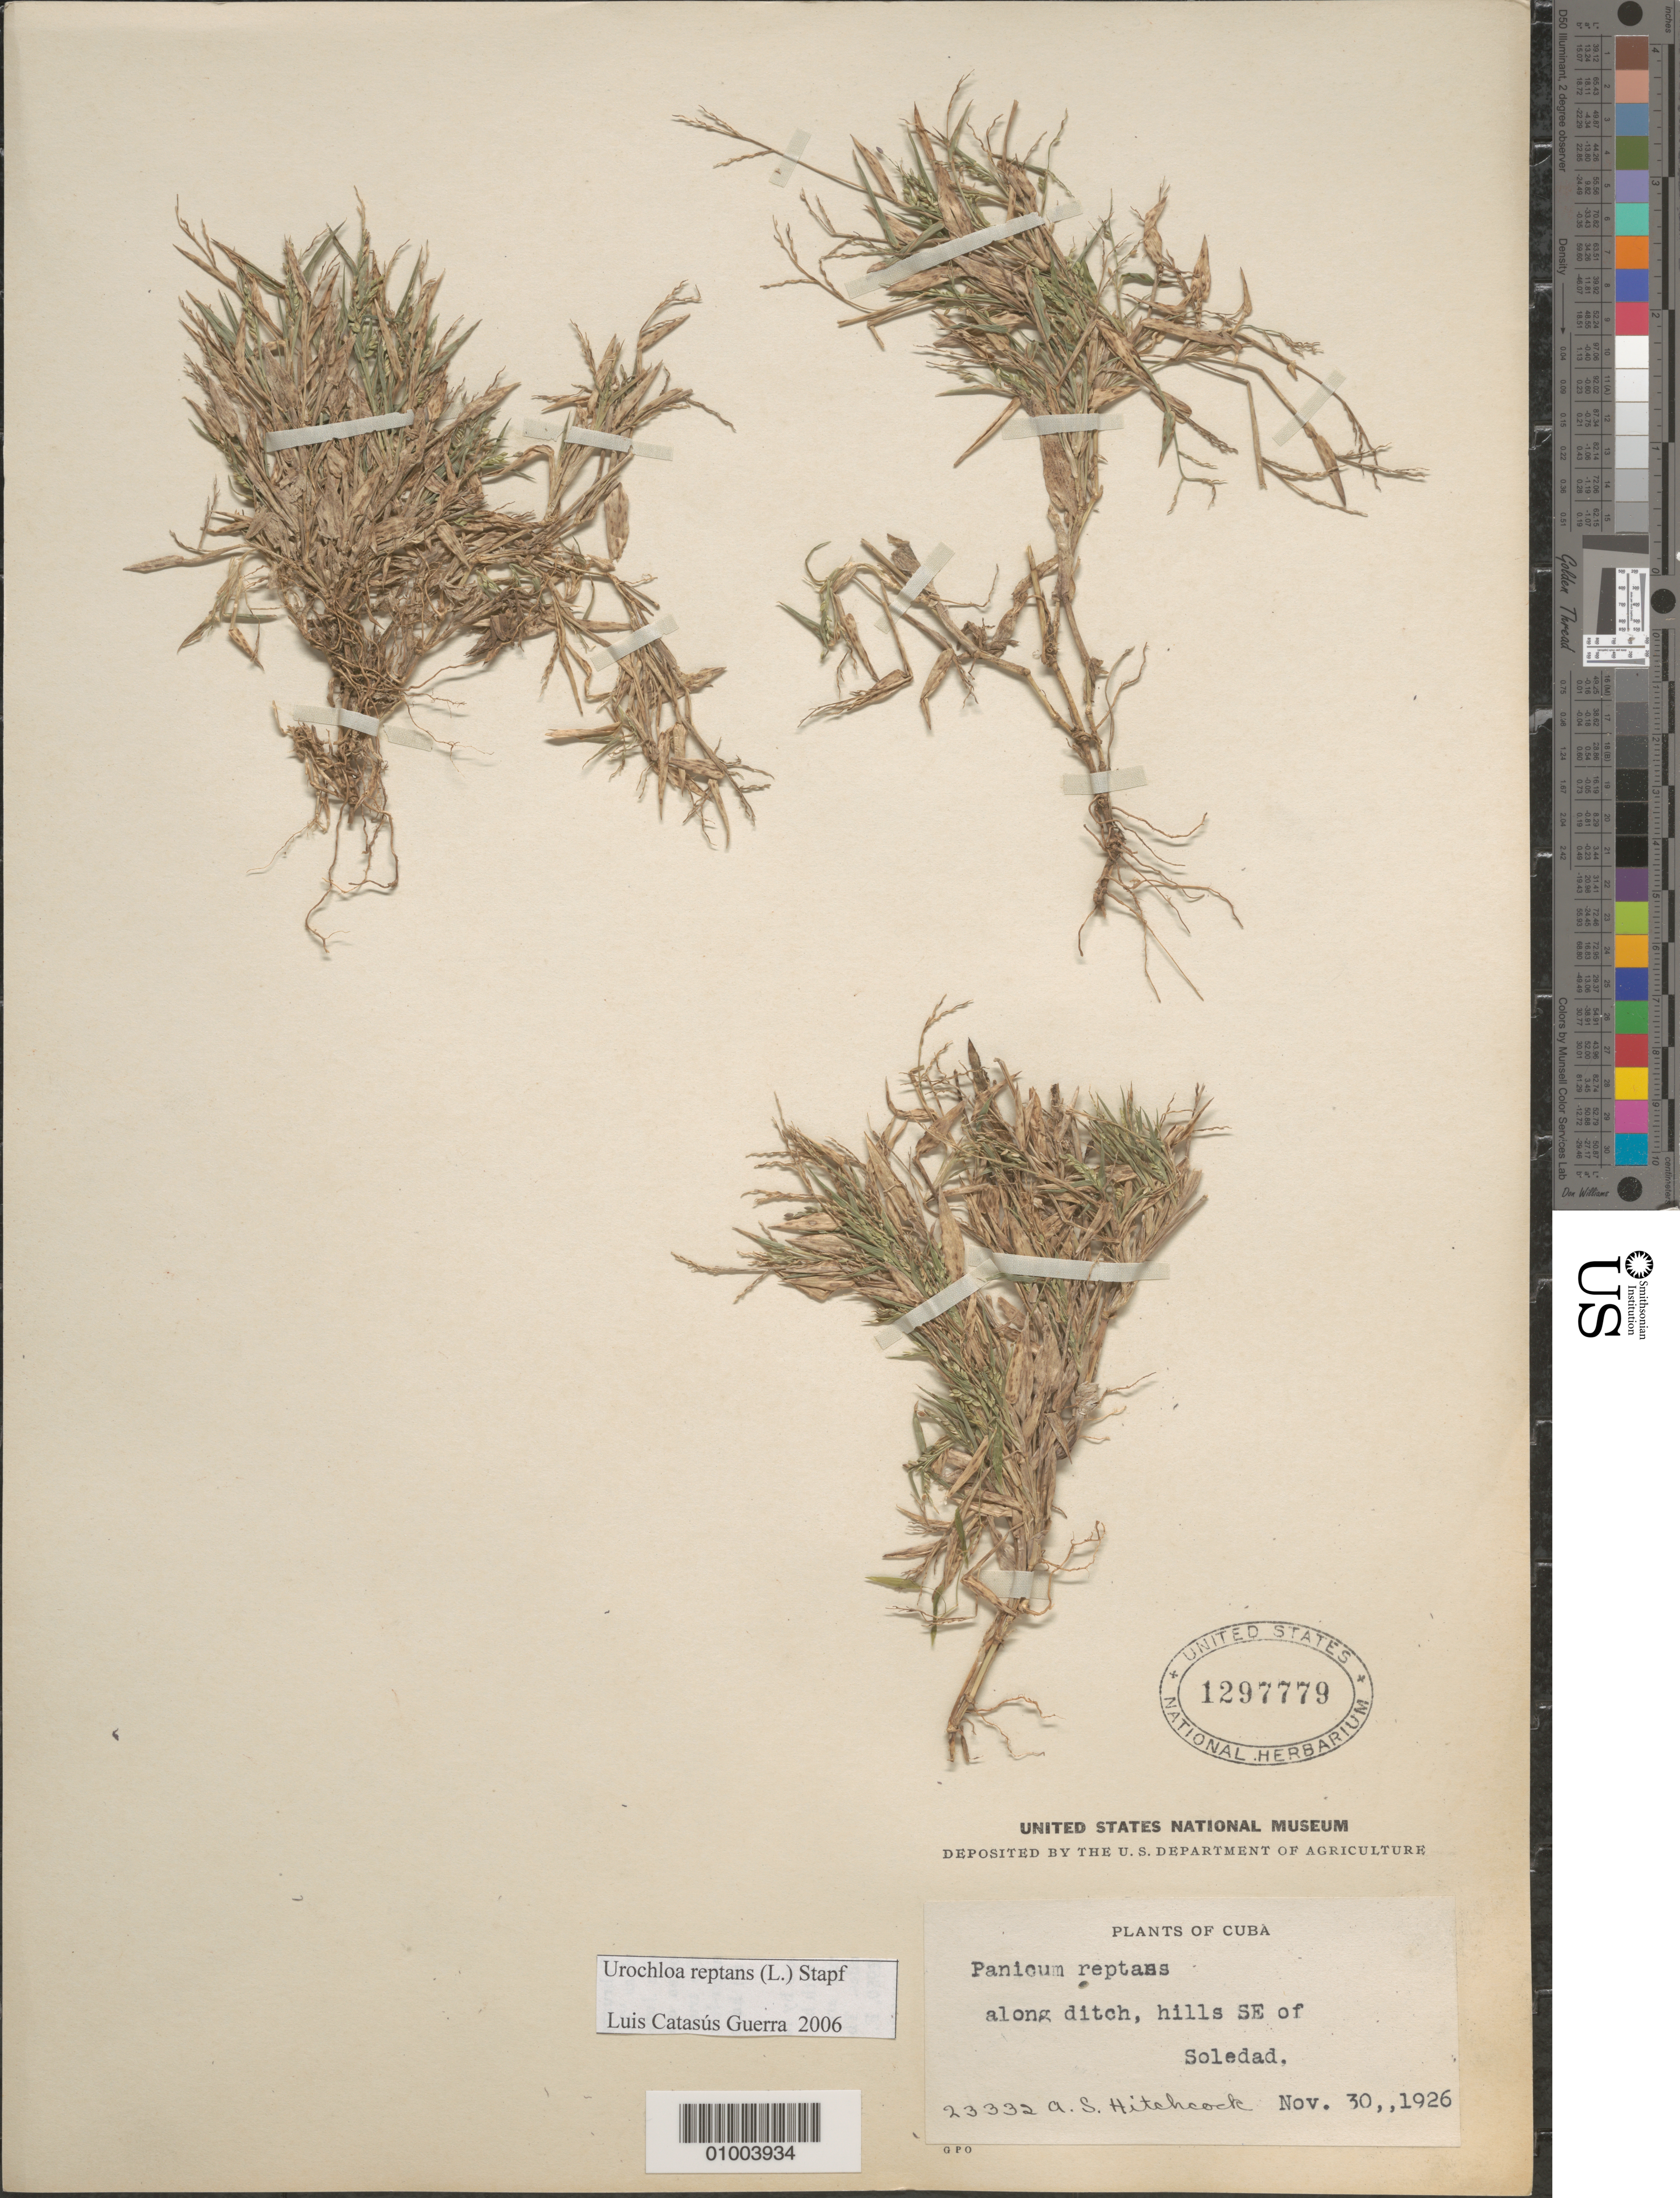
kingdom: Plantae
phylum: Tracheophyta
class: Liliopsida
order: Poales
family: Poaceae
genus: Urochloa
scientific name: Urochloa reptans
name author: (L.) Stapf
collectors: A. S. Hitchcock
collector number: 23332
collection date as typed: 30 Nov 1926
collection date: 1926-11-30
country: Cuba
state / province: Cienfuegos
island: Cuba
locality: along ditch, hills SE of Soledad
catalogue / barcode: US 1297779